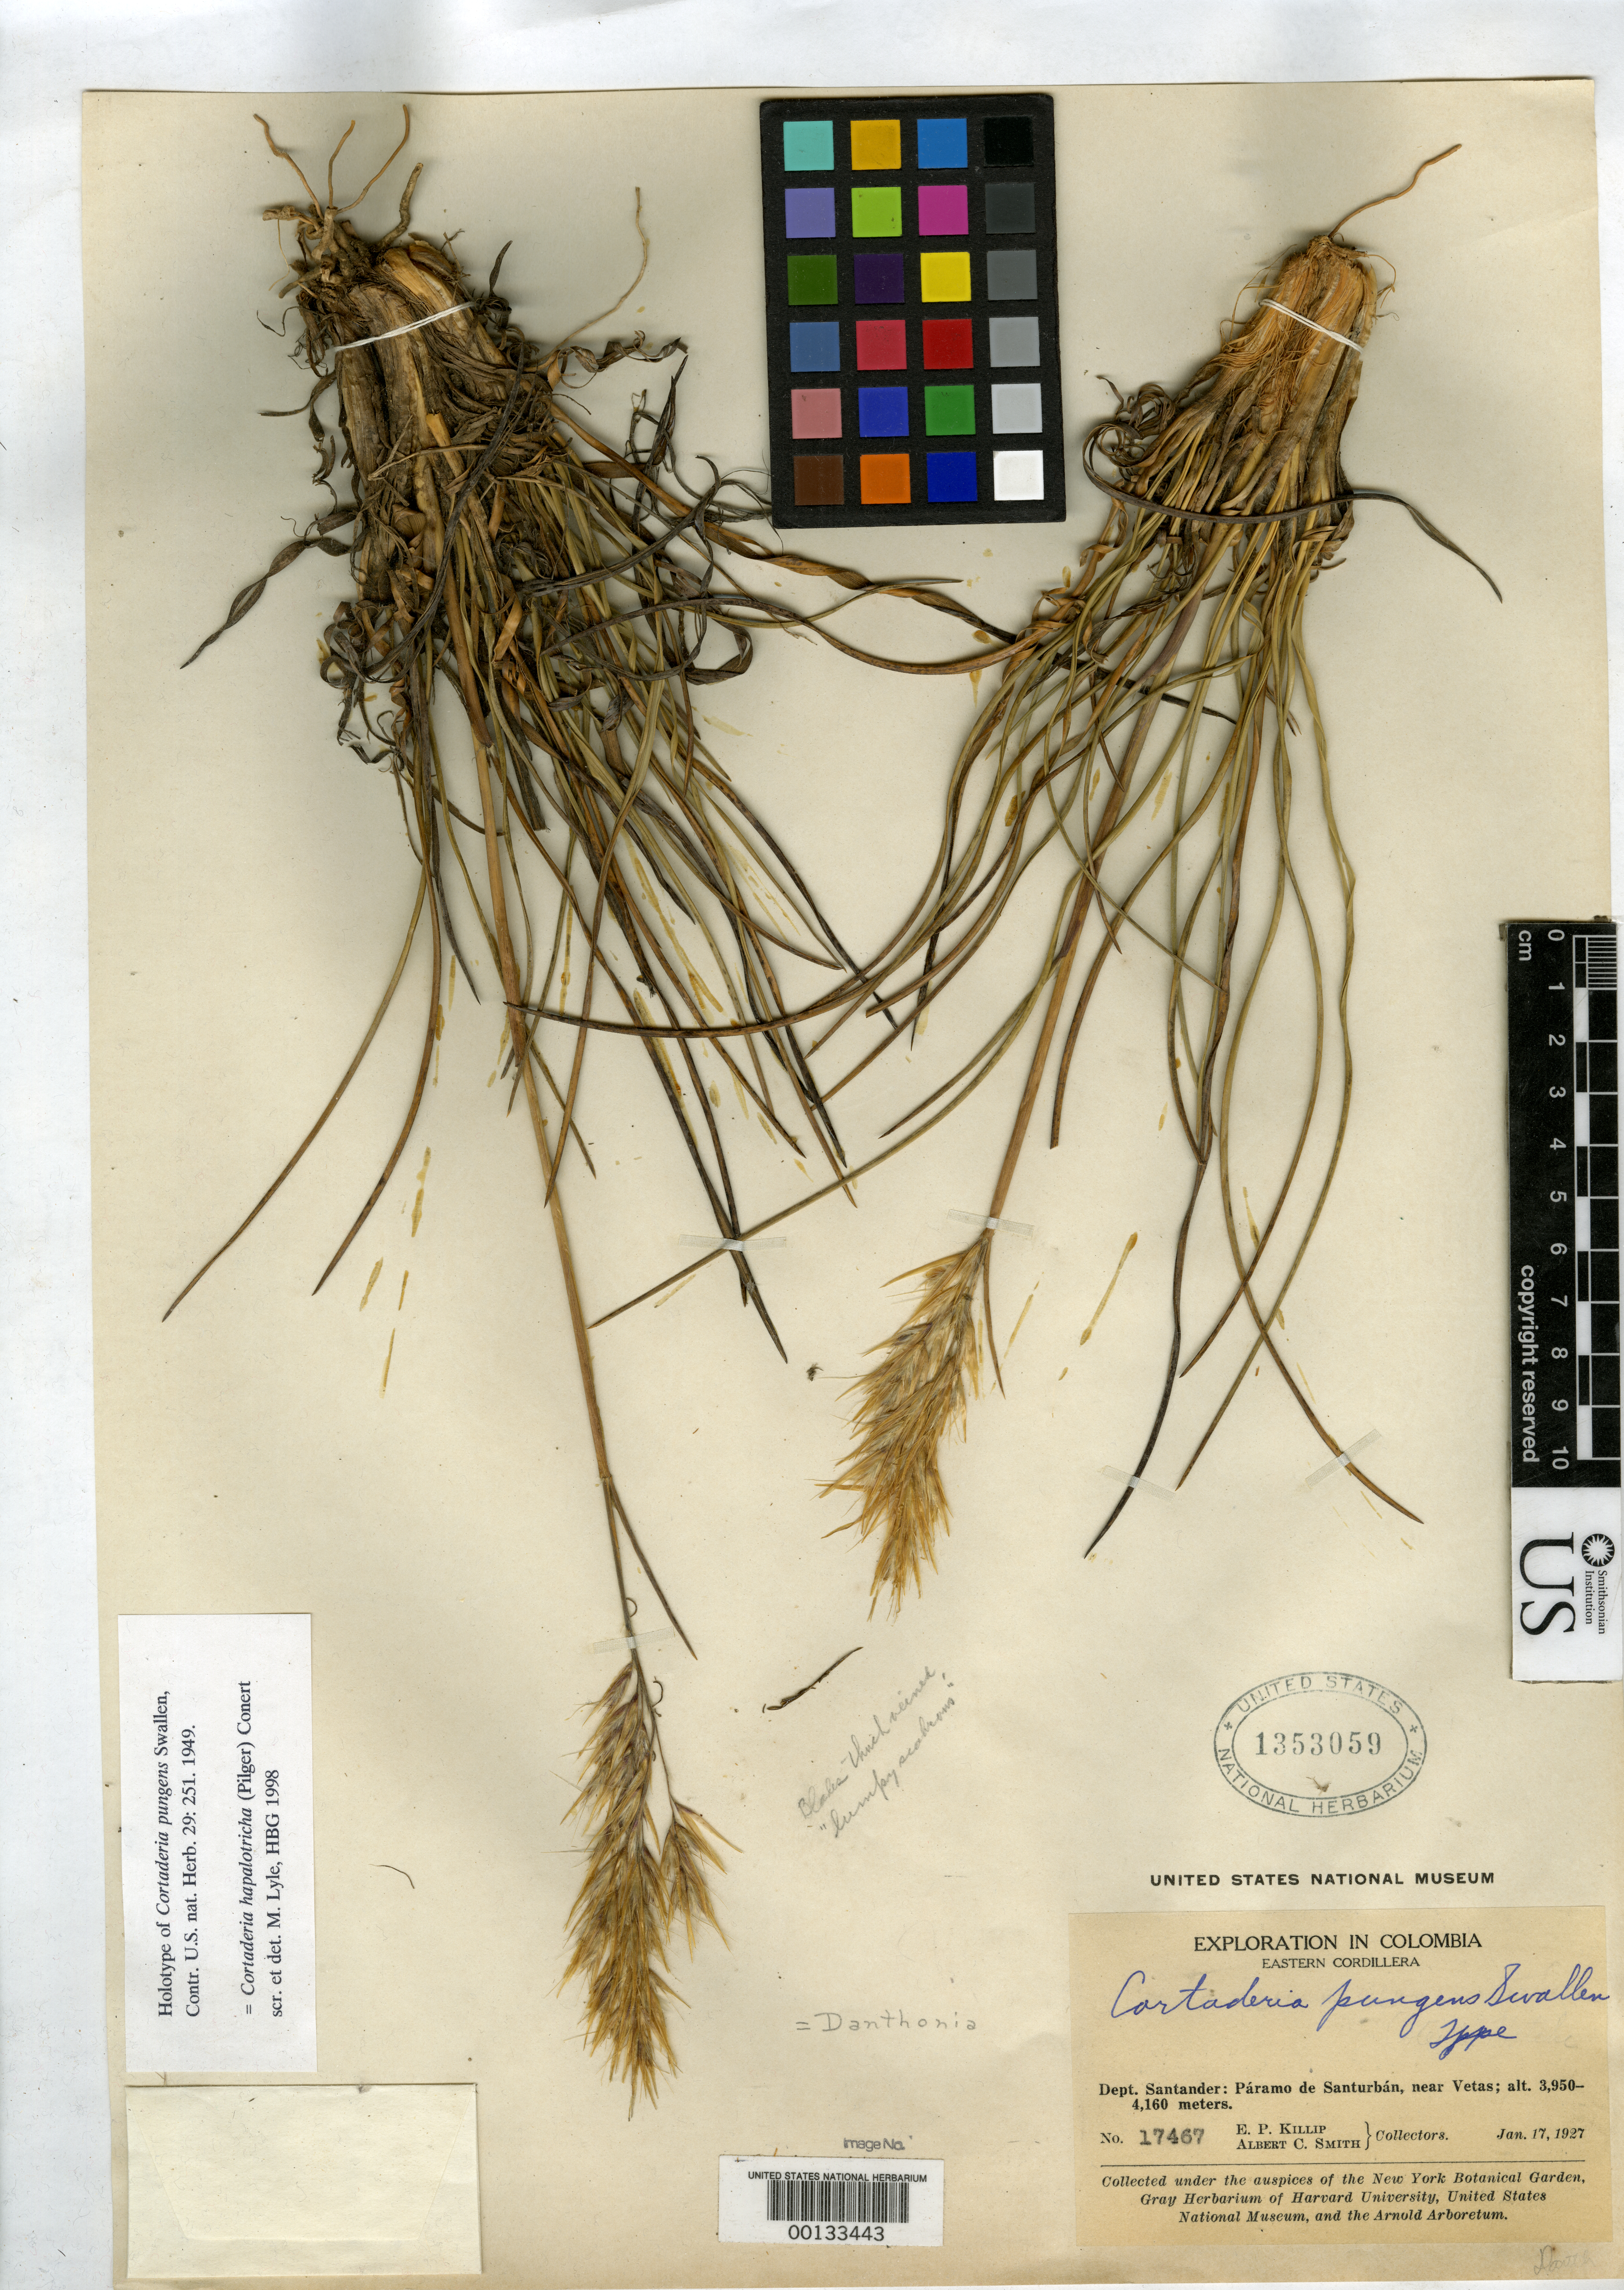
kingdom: Plantae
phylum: Tracheophyta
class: Liliopsida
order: Poales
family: Poaceae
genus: Cortaderia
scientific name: Cortaderia pungens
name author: Swallen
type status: Holotype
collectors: E. P. Killip & A. C. Smith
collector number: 17467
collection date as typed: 17 Jan 1927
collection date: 1927-01-17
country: Colombia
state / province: Santander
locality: Dept. Santander: Paramo de Santurban, near Vetas, Eastern Cordillera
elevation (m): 3950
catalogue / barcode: US 1353059